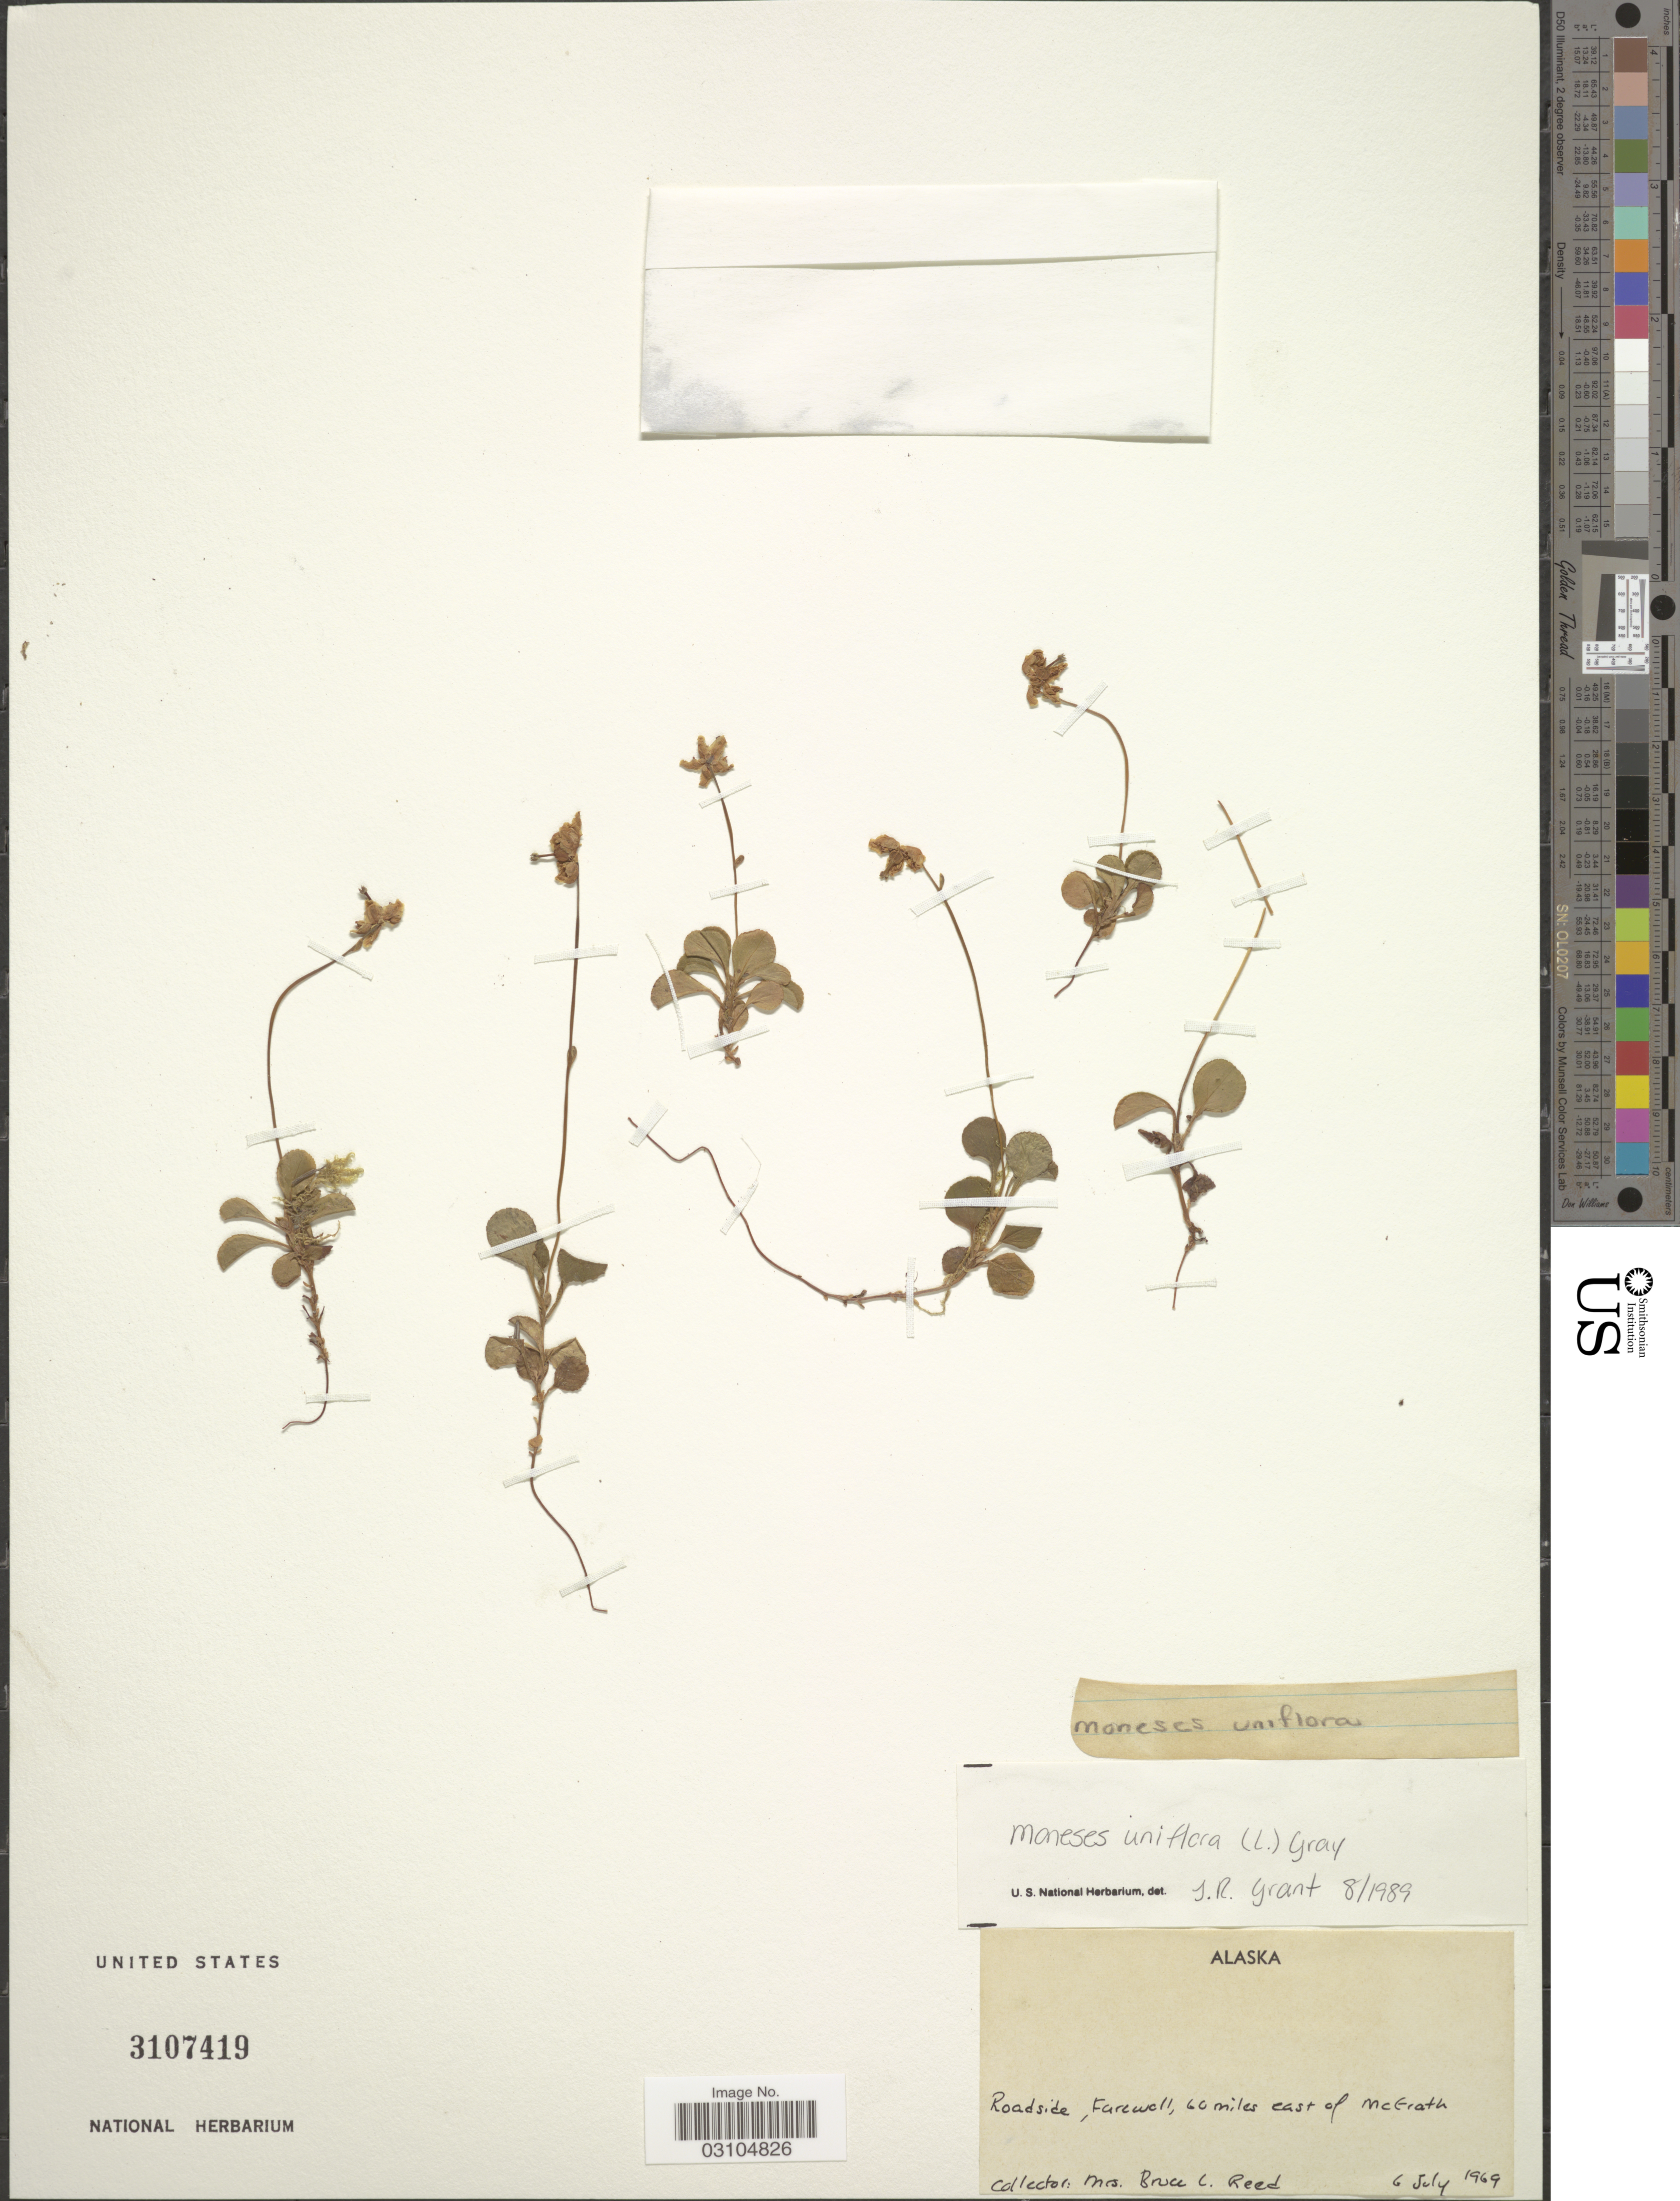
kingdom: Plantae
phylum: Tracheophyta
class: Magnoliopsida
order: Ericales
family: Ericaceae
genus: Moneses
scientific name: Moneses uniflora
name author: (L.) A. Gray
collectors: B. Reed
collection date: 1969-07-06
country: United States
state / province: Alaska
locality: Roadside, Farewell, 60 miles east of McGrath.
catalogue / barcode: US 3107419